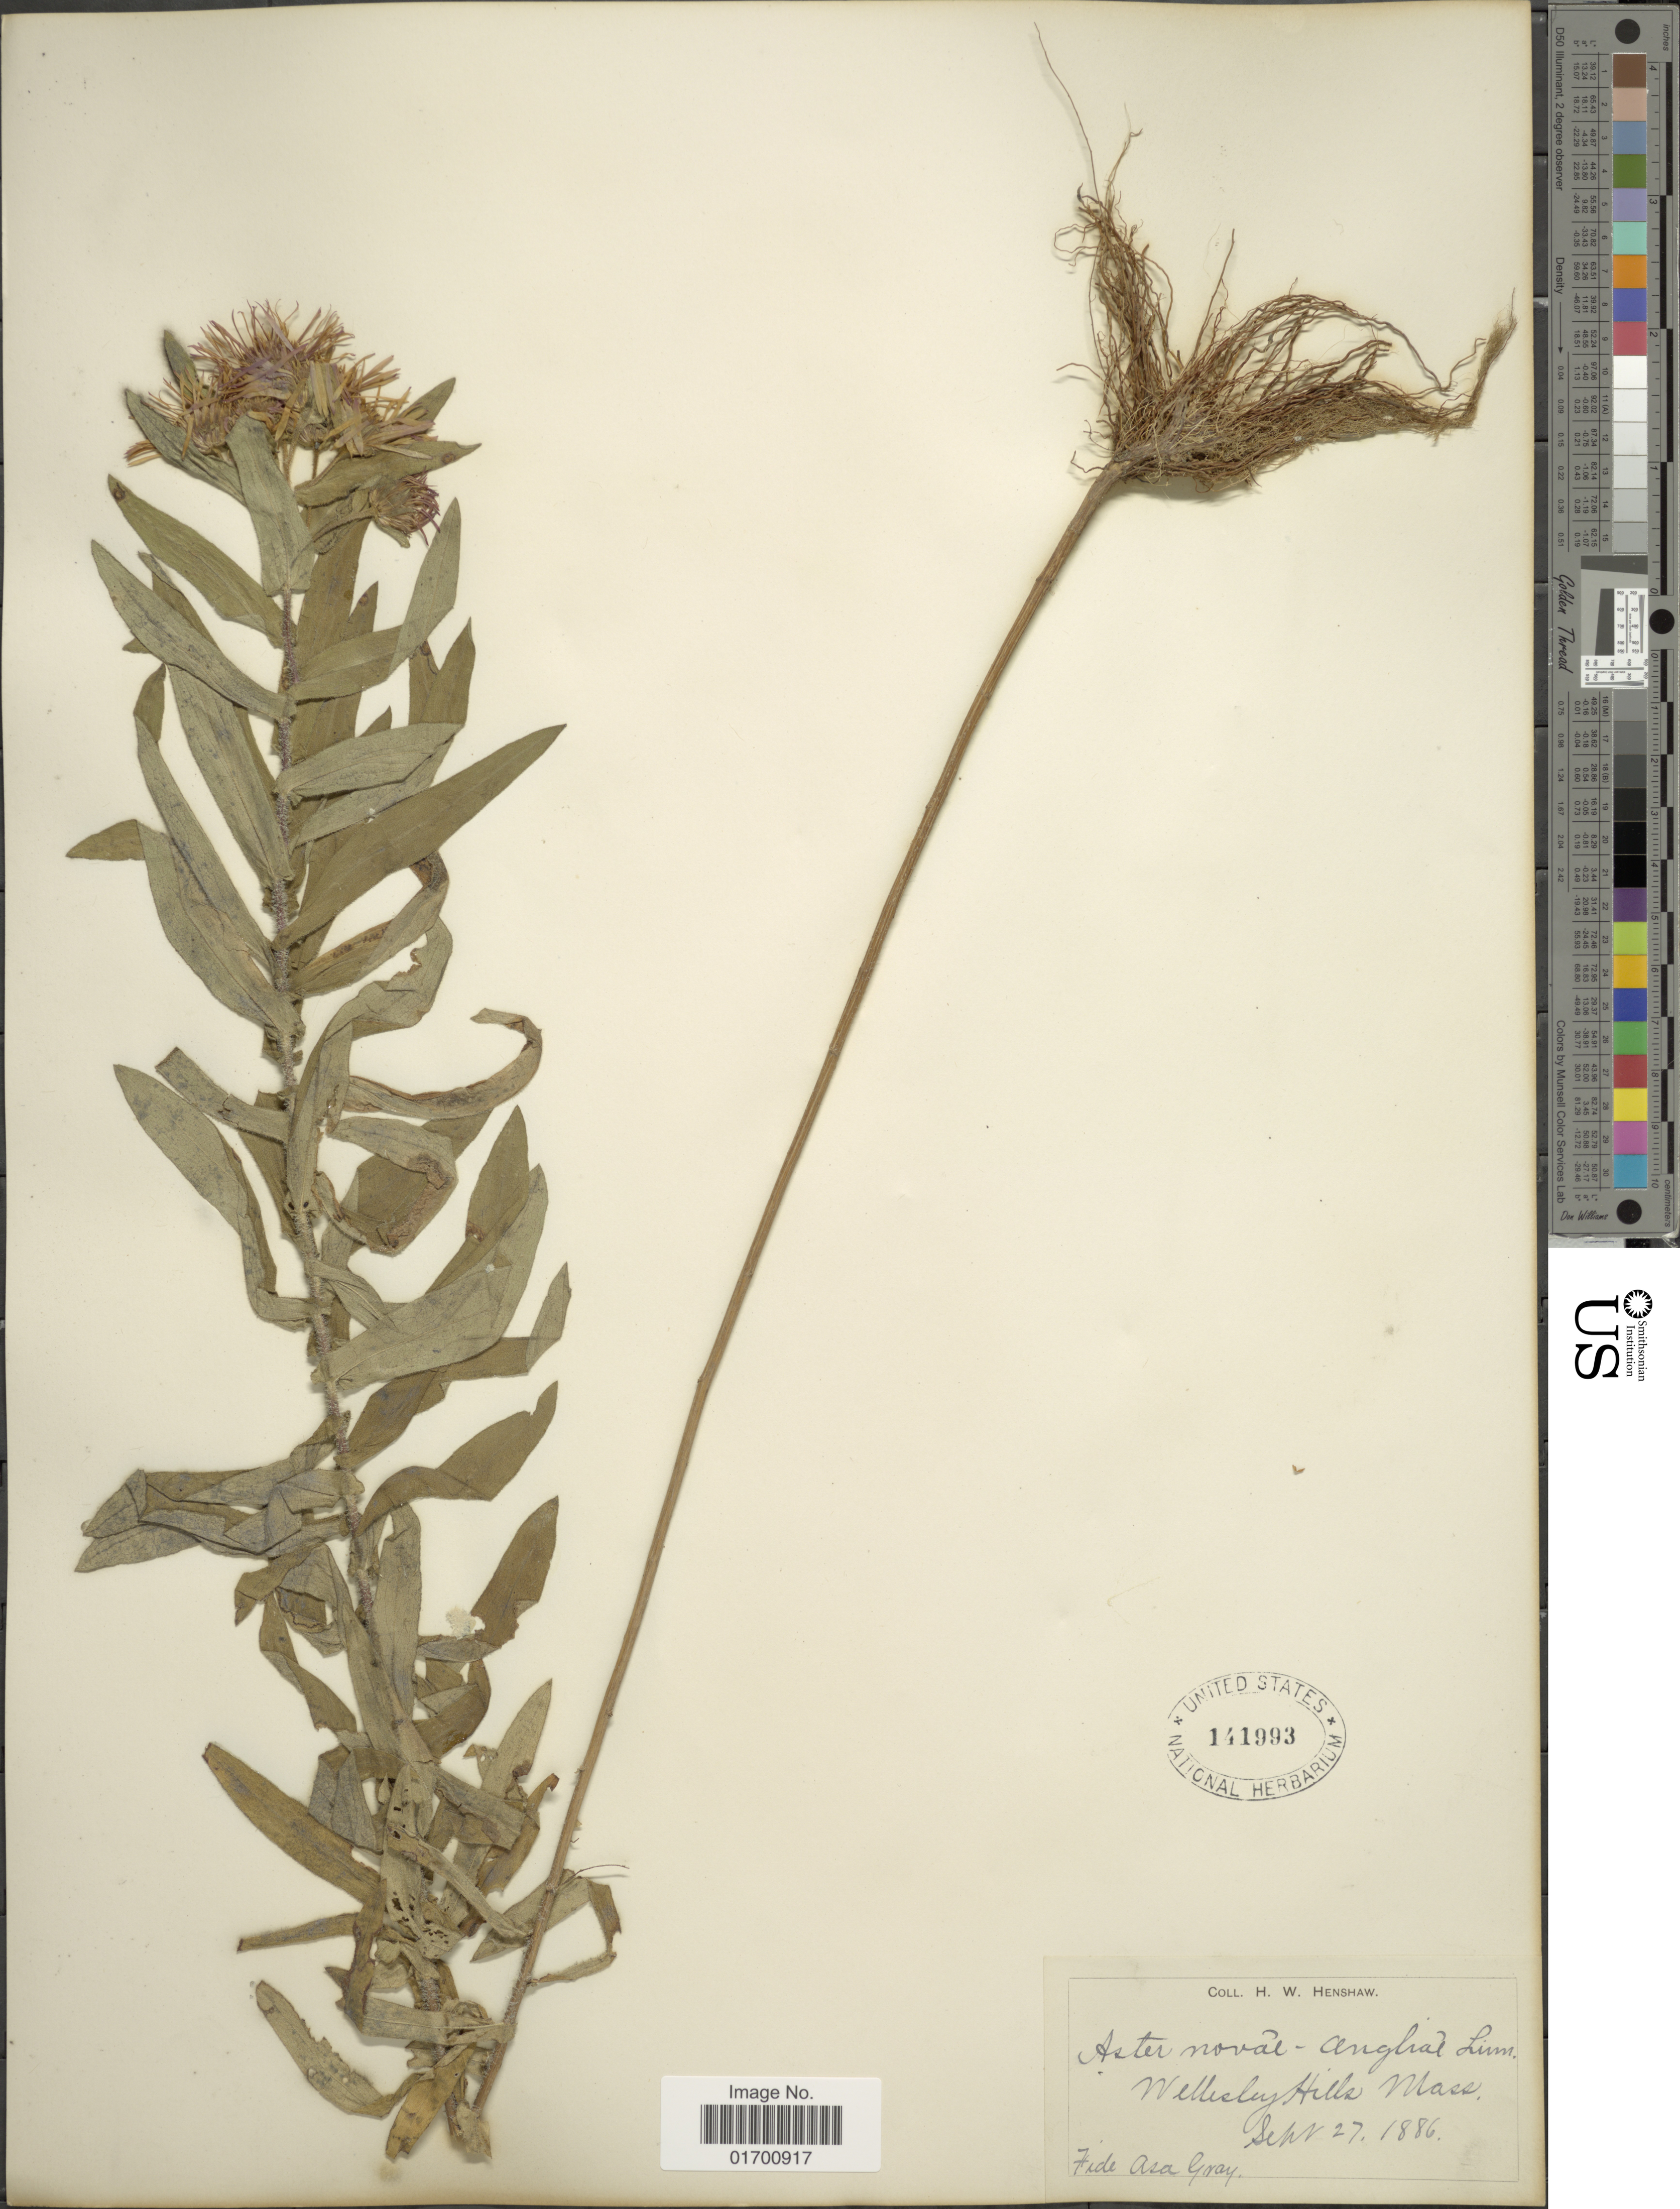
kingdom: Plantae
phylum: Tracheophyta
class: Magnoliopsida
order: Asterales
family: Asteraceae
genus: Symphyotrichum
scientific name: Symphyotrichum novae-angliae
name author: (L.) G.L. Nesom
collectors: H. Henshaw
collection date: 1886-09-27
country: United States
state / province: Massachusetts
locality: Wellesley Hills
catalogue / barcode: US 141993